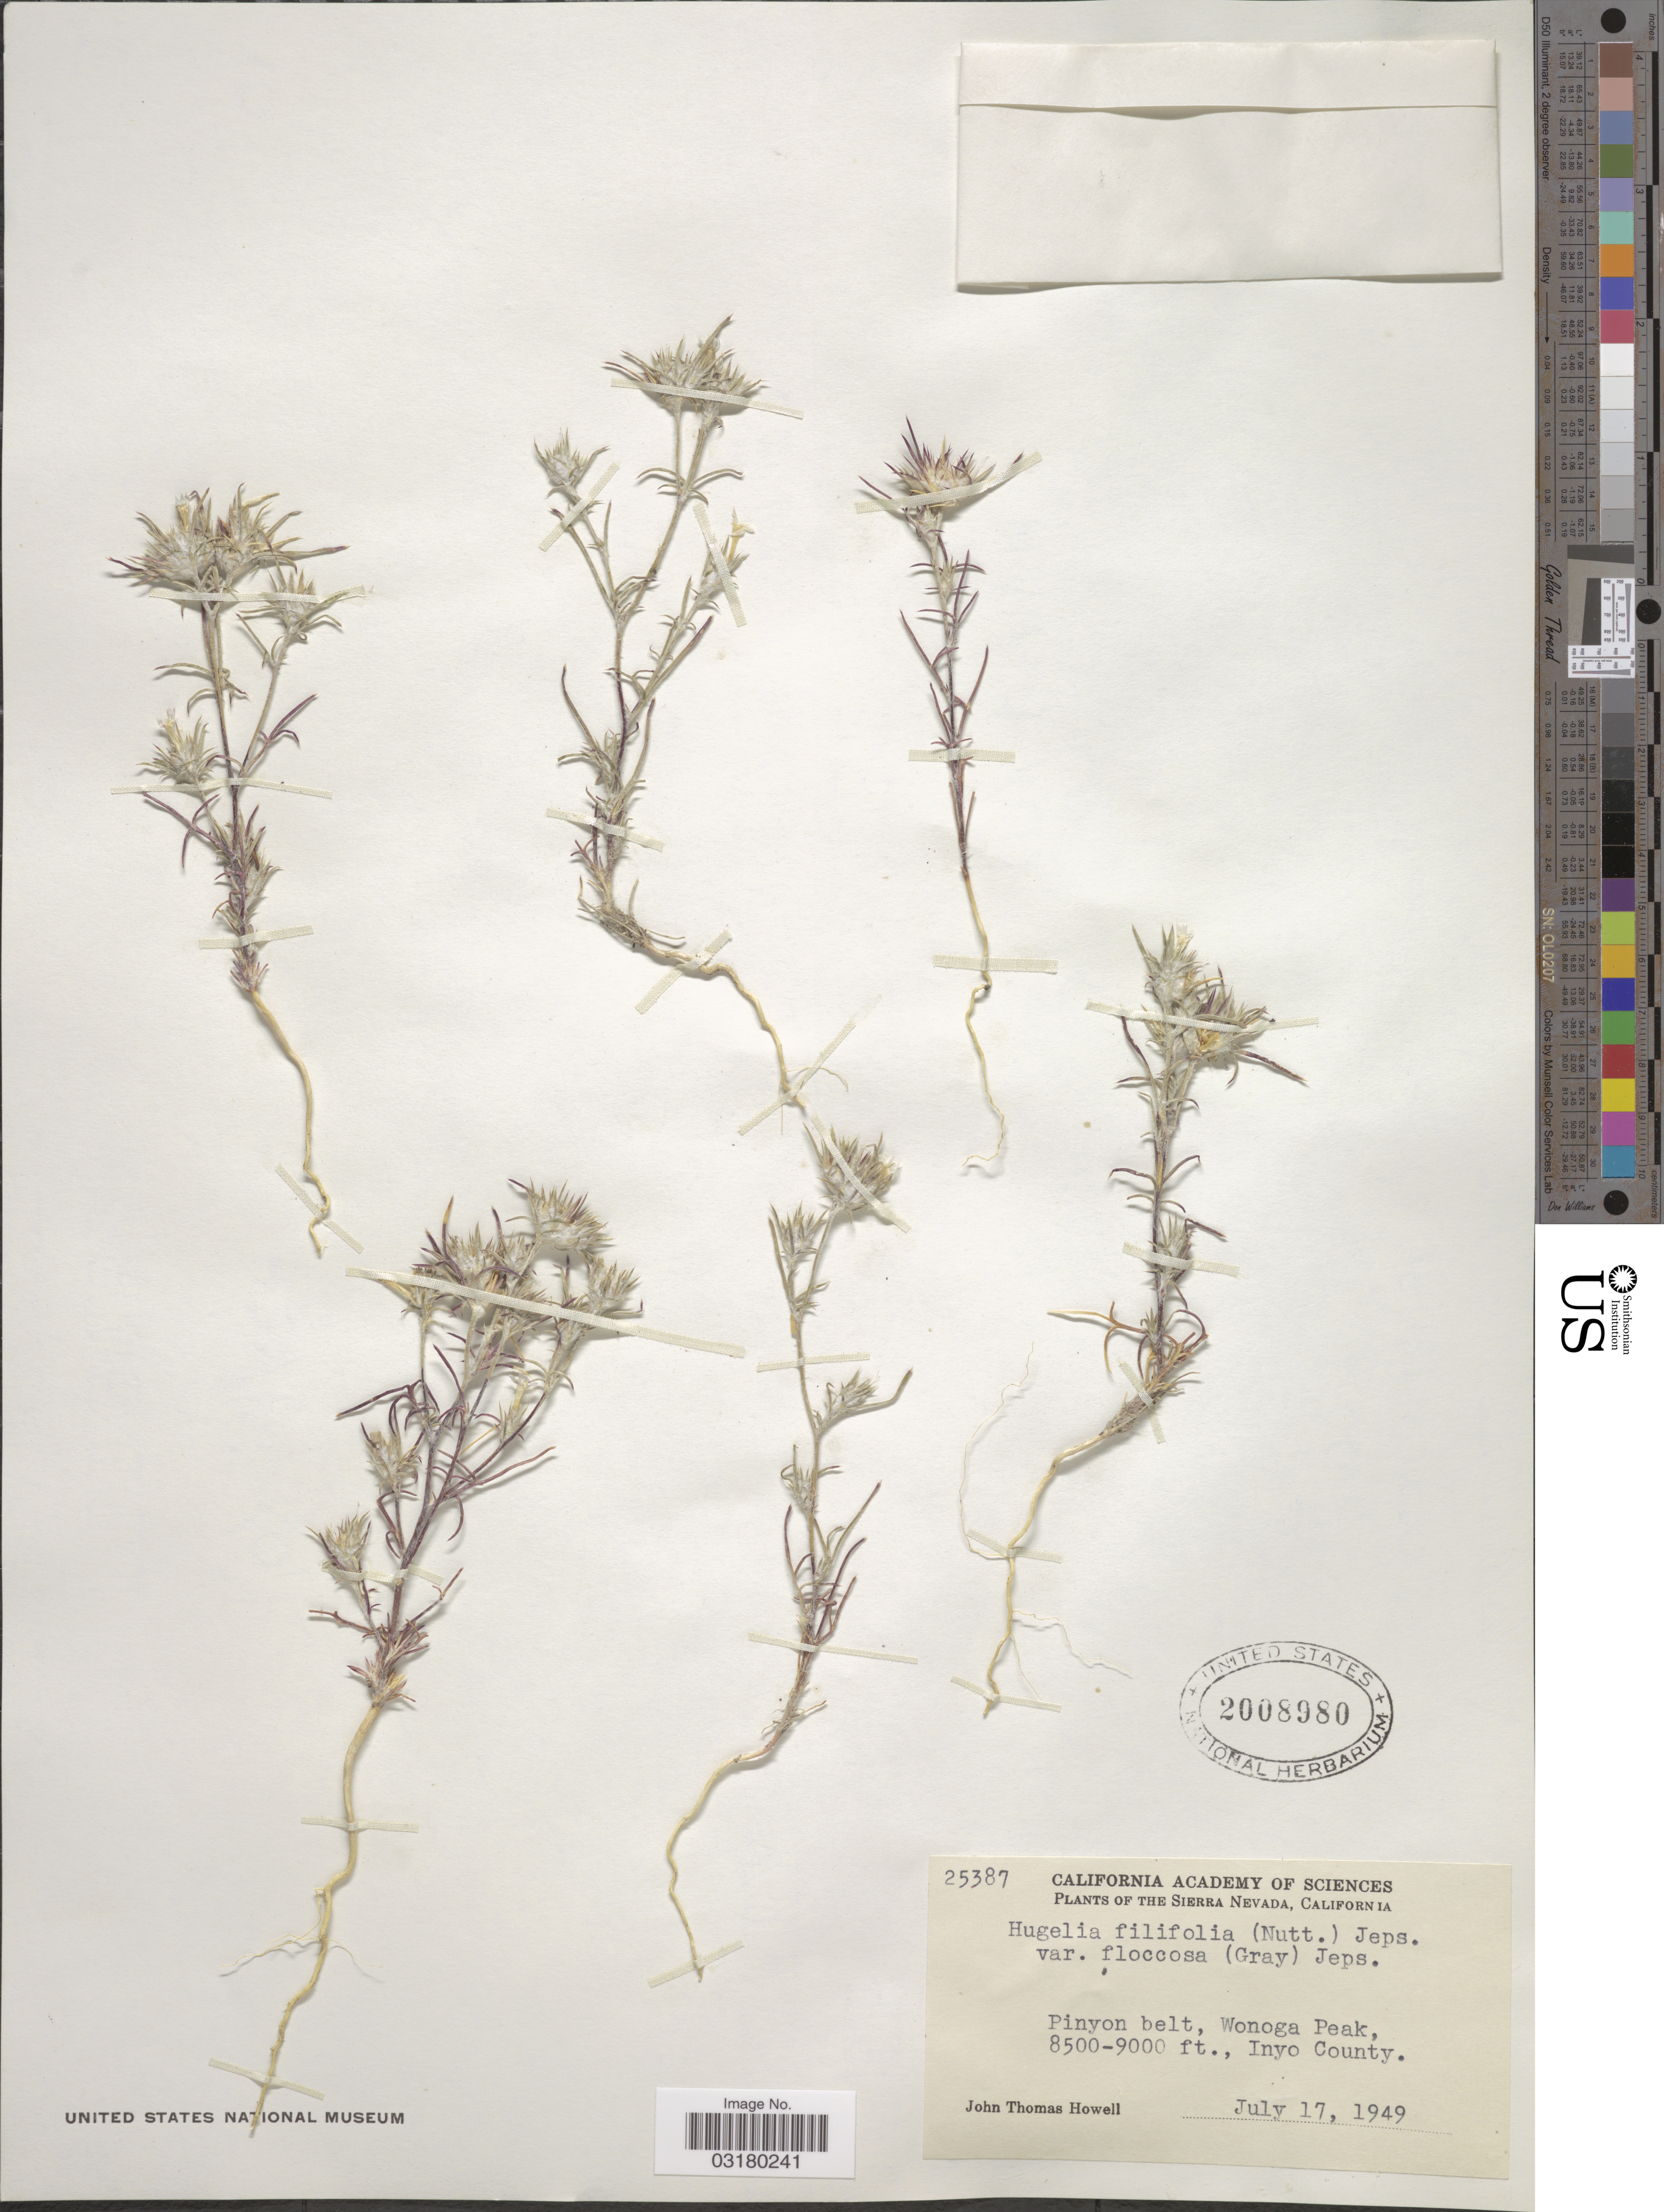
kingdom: Plantae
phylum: Tracheophyta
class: Magnoliopsida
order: Ericales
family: Polemoniaceae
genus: Eriastrum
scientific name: Eriastrum filifolium (Nutt.) Wooton & Standl.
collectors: J. T. Howell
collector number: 25387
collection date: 1949-07-17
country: United States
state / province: California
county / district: Inyo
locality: The Sierra Nevada. Pinyon belt, Wonoga Peak, Inyo County.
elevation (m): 2591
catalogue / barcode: US 2008980